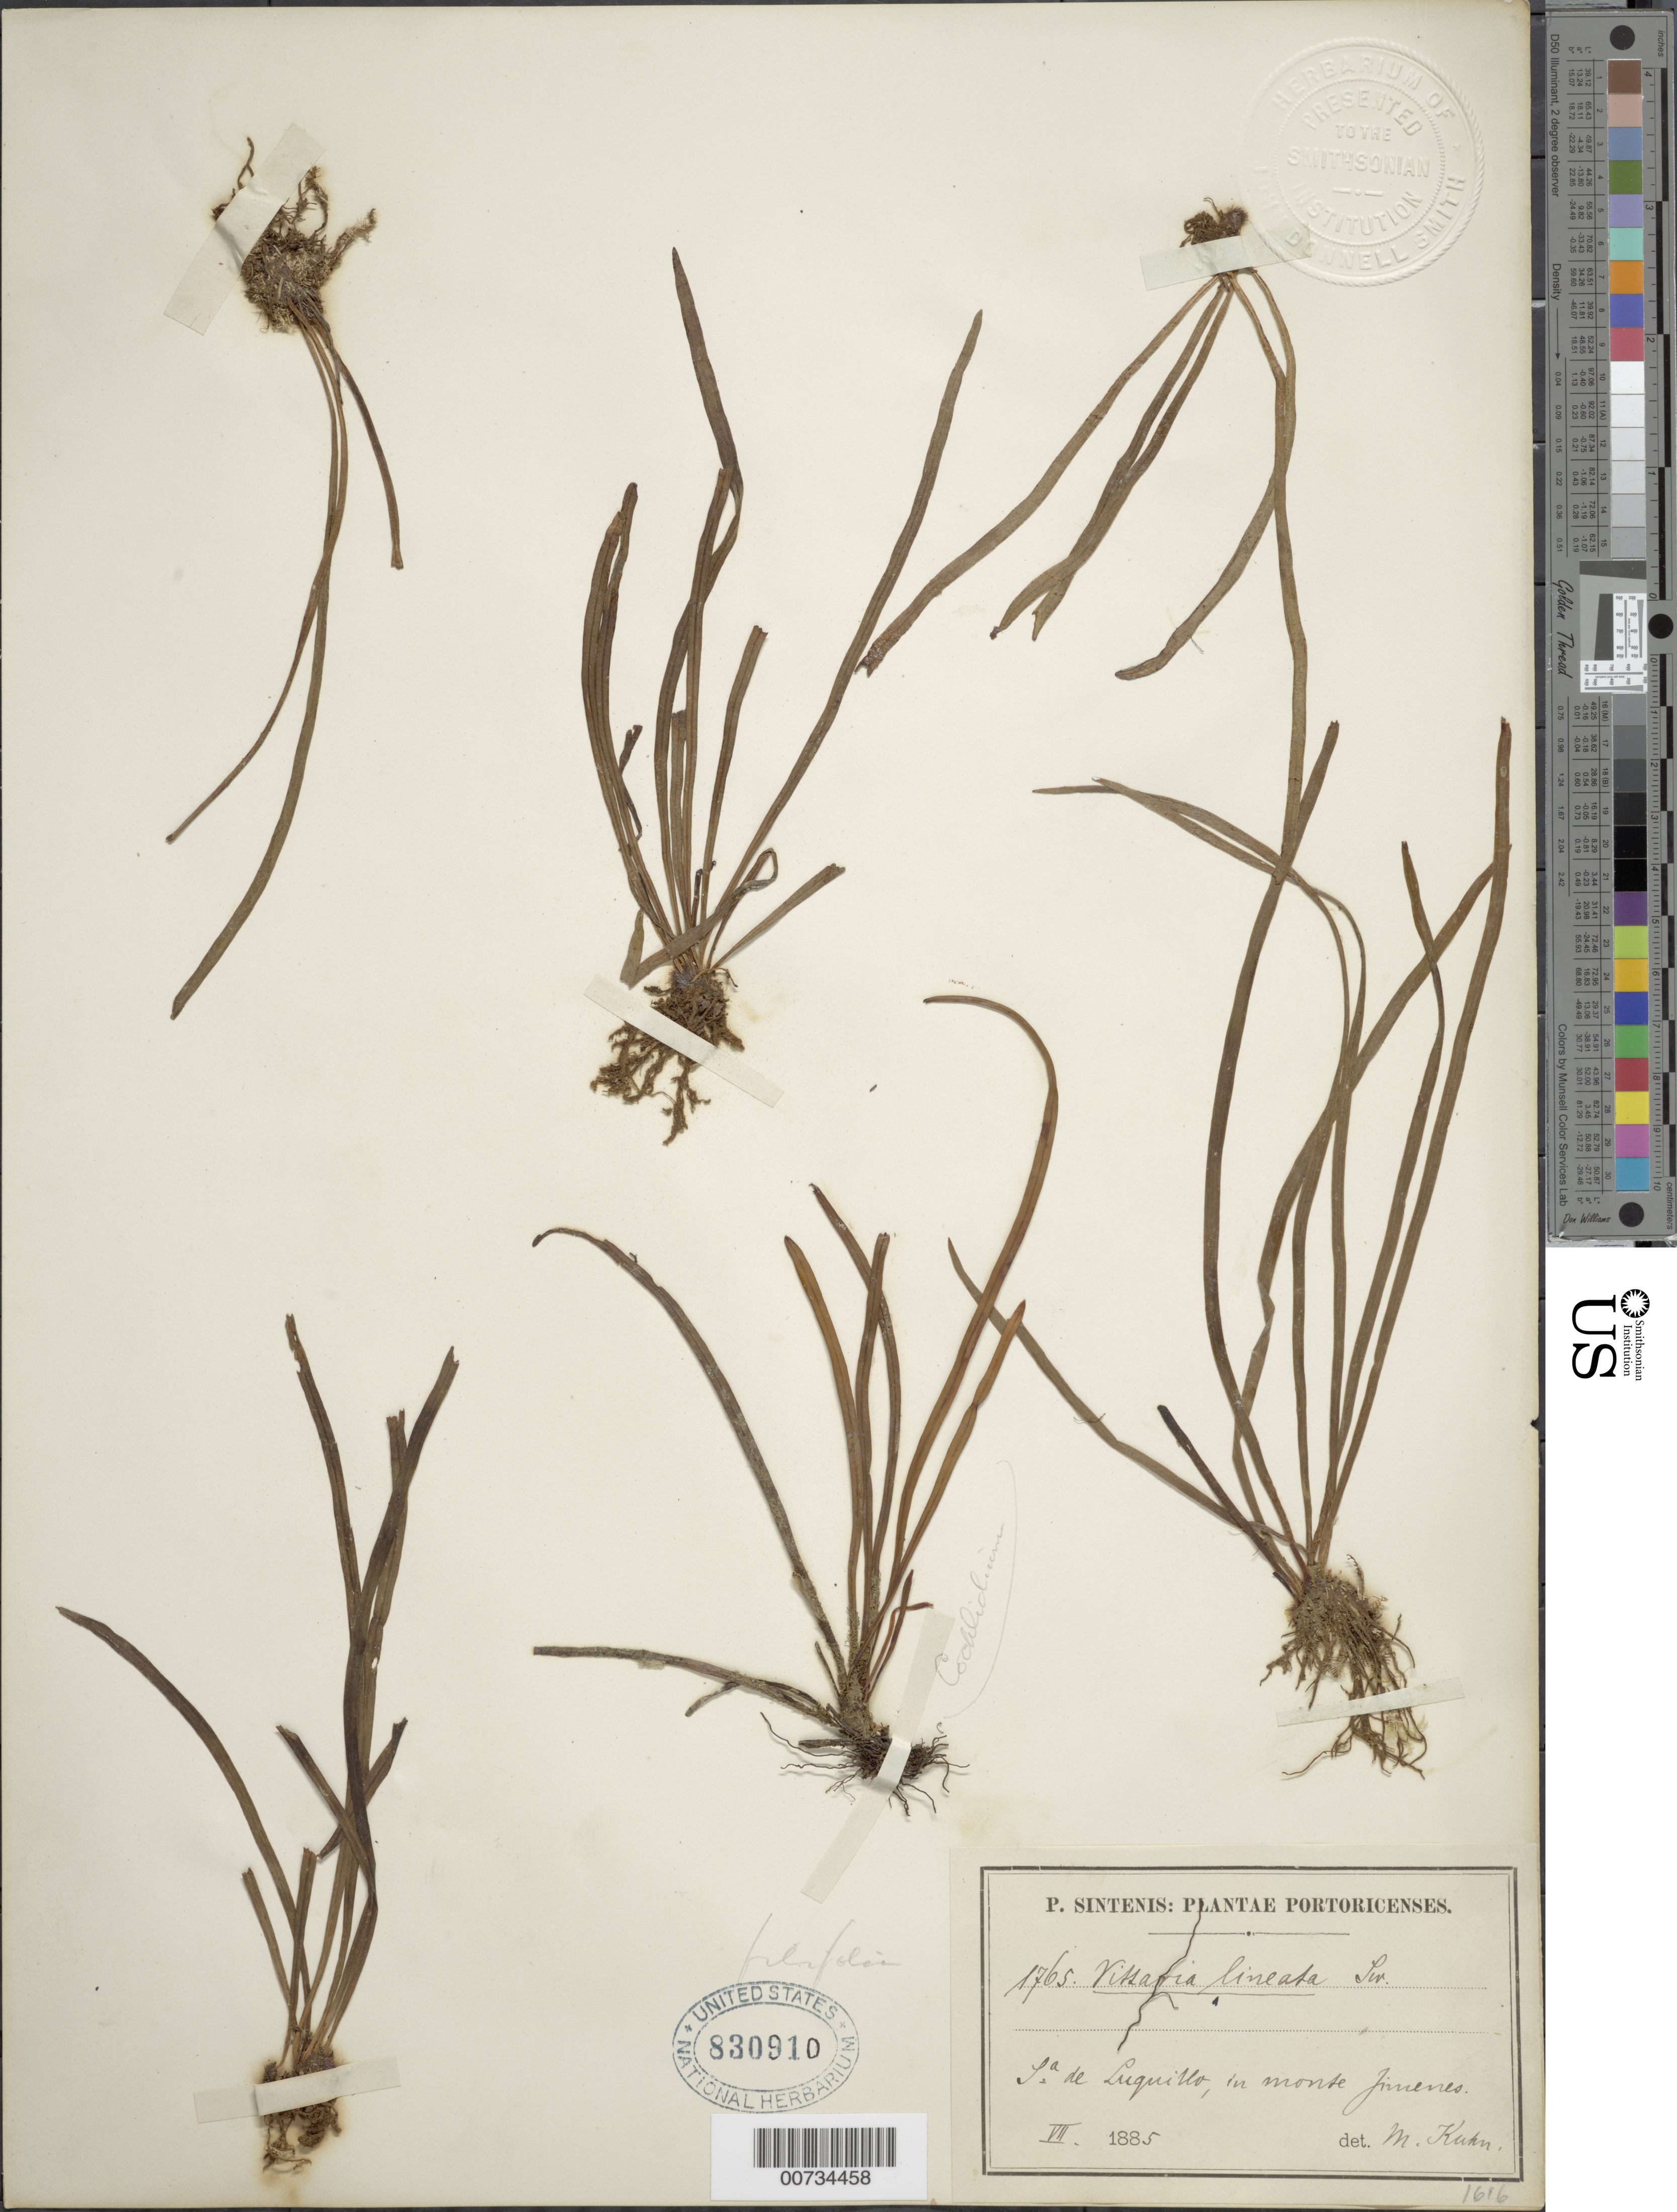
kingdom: Plantae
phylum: Tracheophyta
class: Polypodiopsida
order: Polypodiales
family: Pteridaceae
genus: Vittaria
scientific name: Vittaria lineata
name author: (L.) Sm.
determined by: Kuhn, D. M.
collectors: P. Sintenis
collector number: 1765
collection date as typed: Jul 1885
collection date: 1885-07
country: Puerto Rico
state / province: Luquillo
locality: Sierra de Luquillo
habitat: In monte Jimenes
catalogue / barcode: US 830910